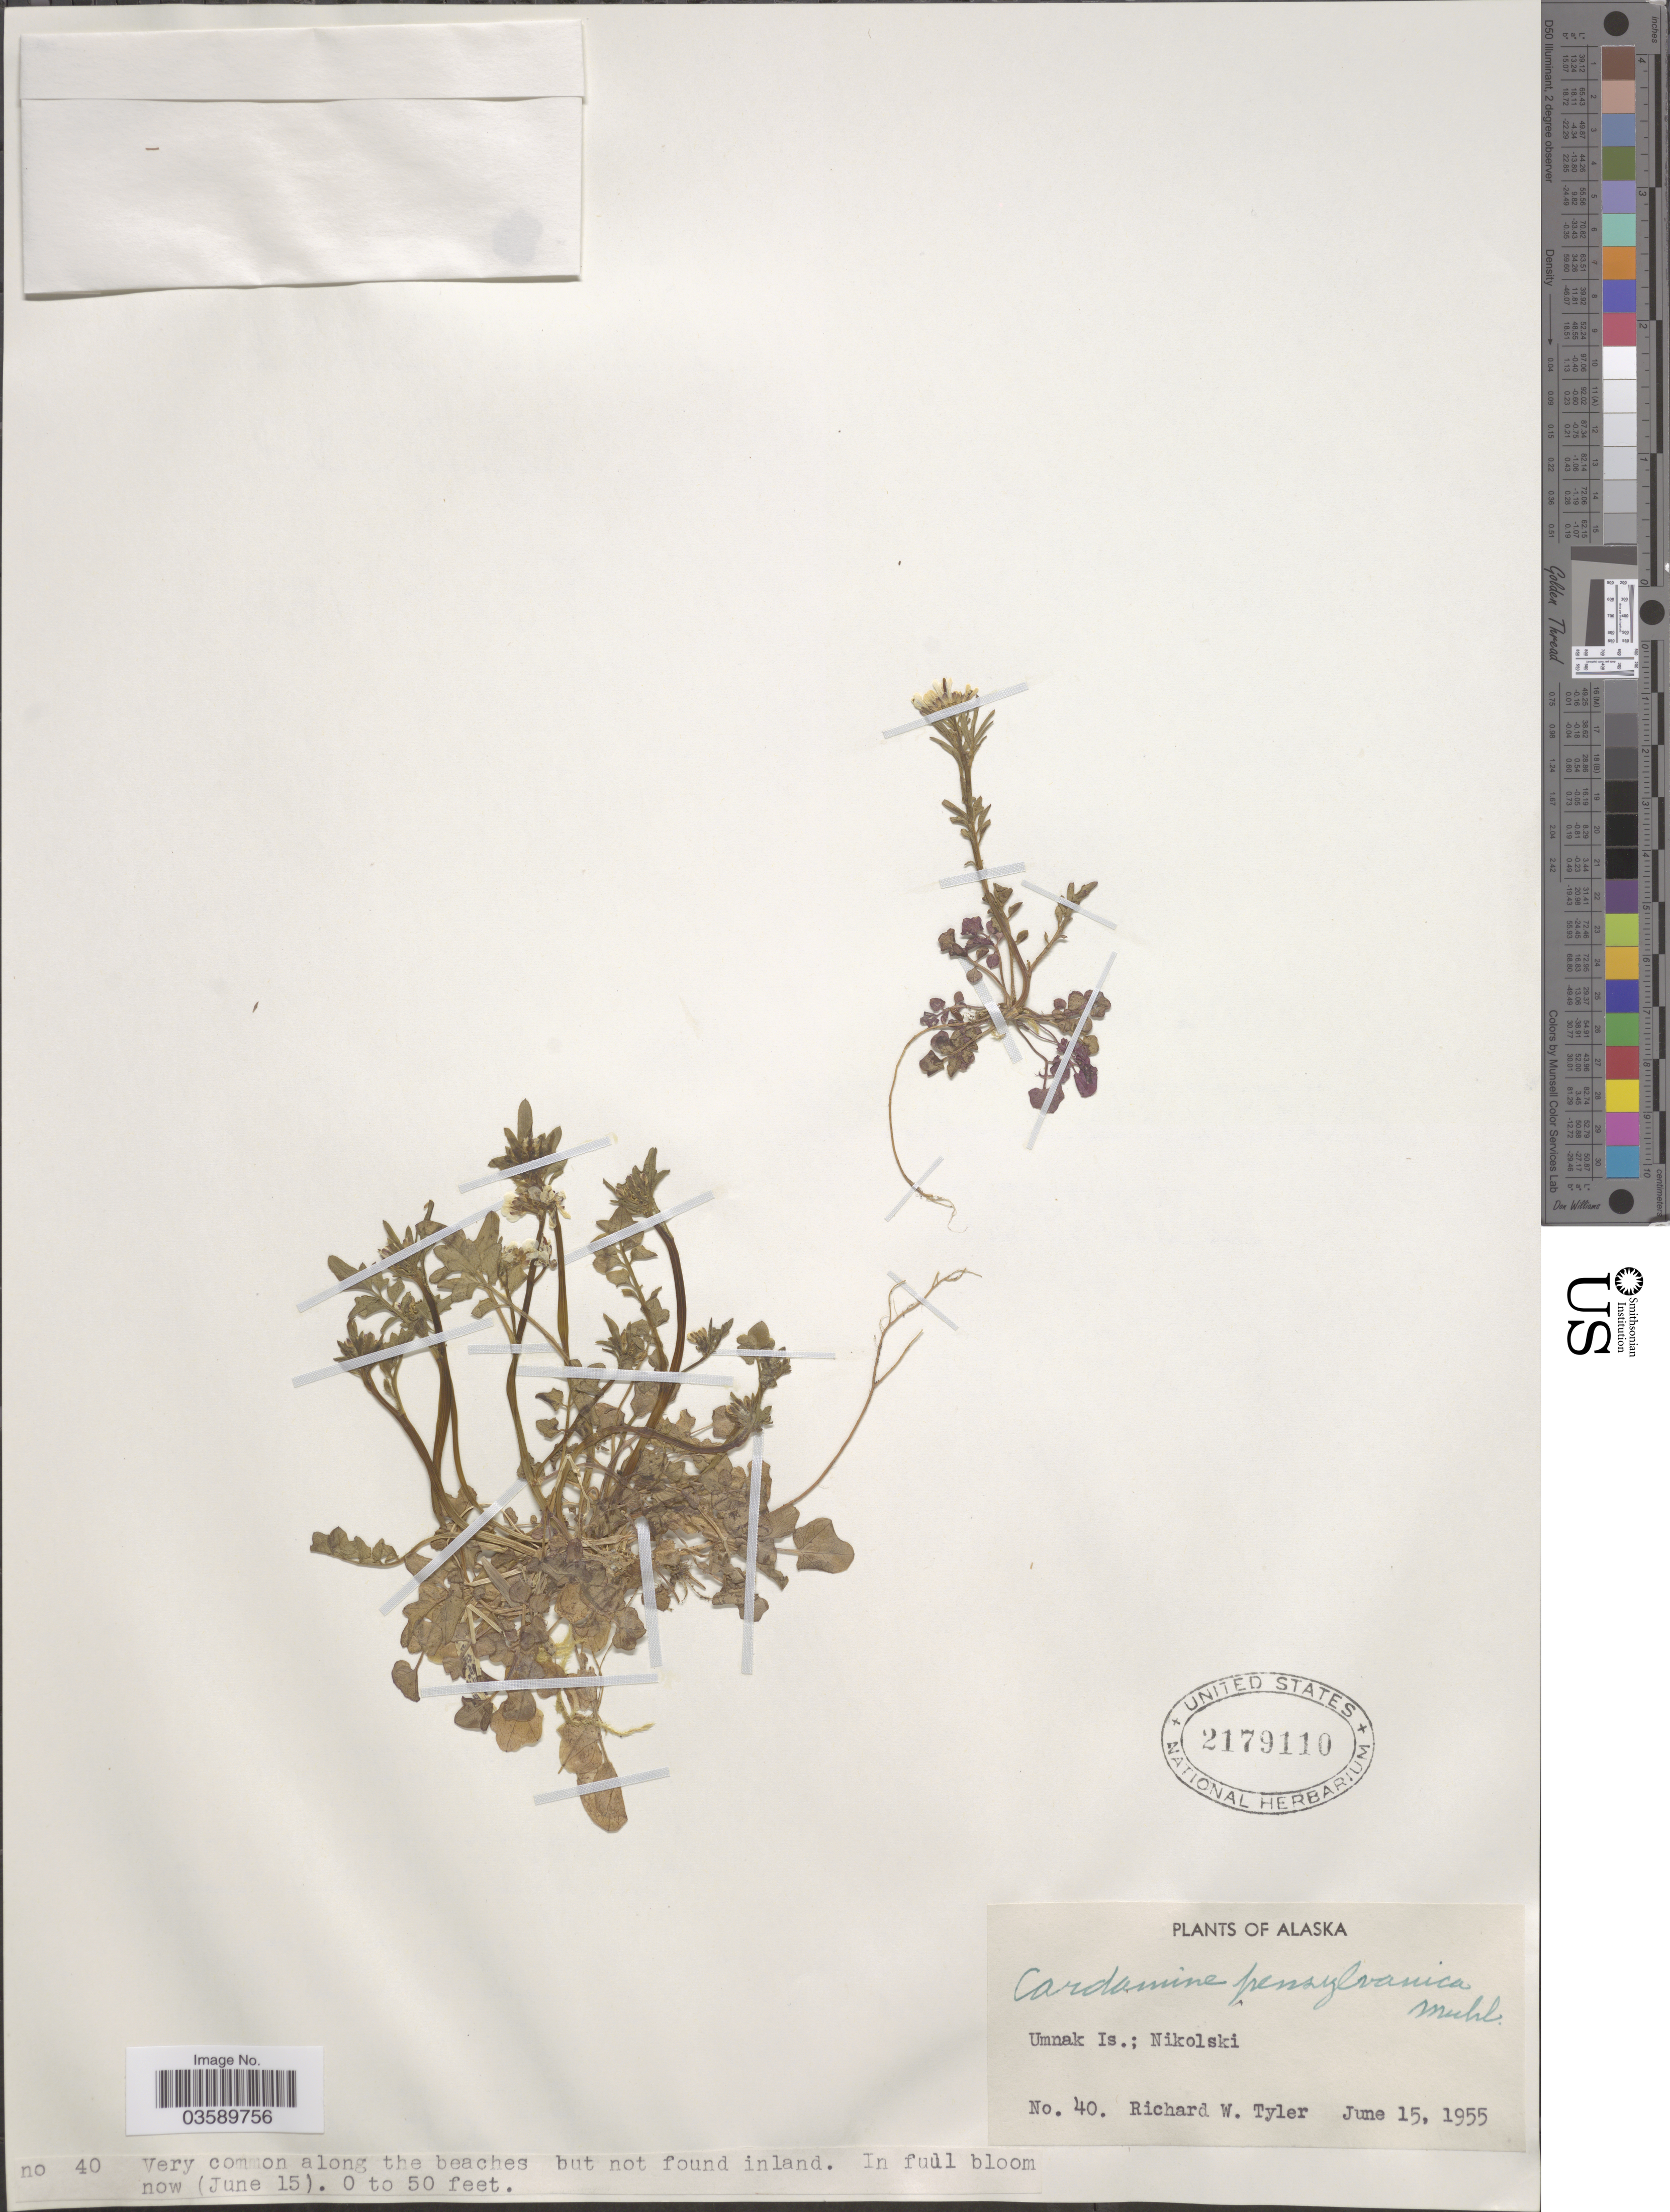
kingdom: Plantae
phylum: Tracheophyta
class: Magnoliopsida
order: Brassicales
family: Brassicaceae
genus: Cardamine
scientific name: Cardamine pensylvanica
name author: Muhl. ex Willd.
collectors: R. Tyler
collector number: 40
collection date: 1955-06-15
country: United States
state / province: Alaska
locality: Umnak Is.; Nikolski.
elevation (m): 0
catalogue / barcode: US 2179110